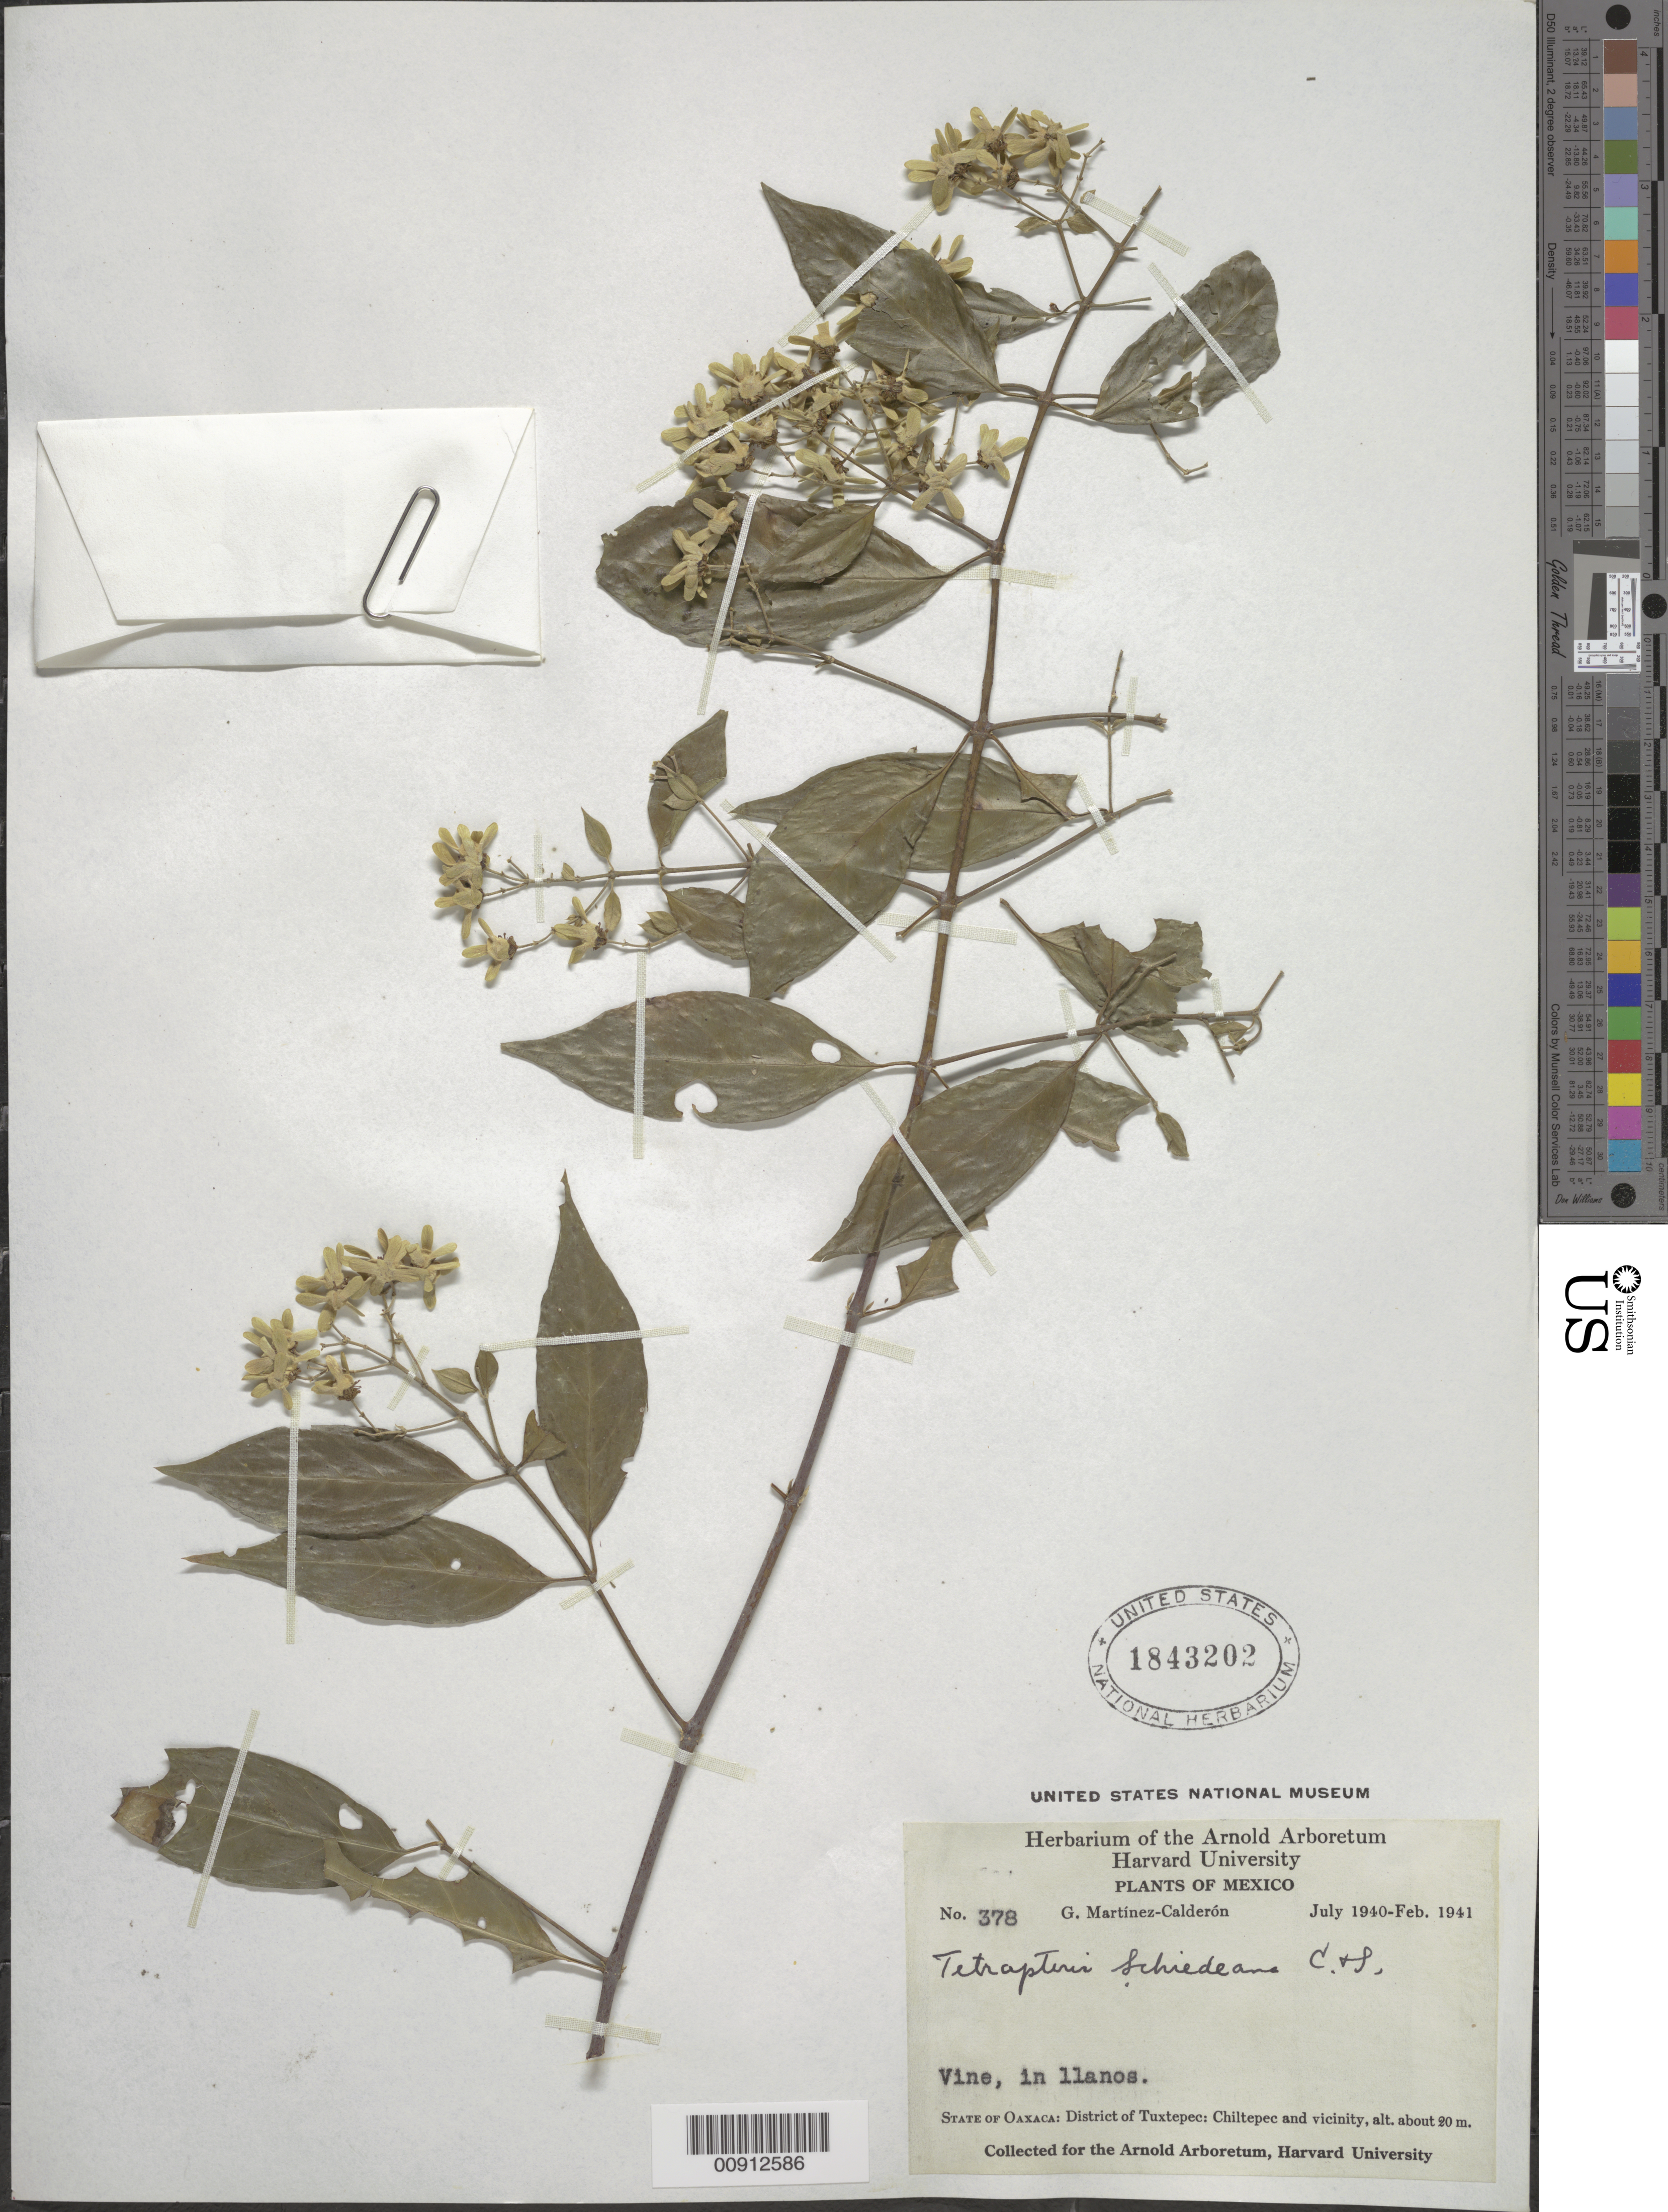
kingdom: Plantae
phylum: Tracheophyta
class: Magnoliopsida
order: Malpighiales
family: Malpighiaceae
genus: Tetrapterys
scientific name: Tetrapterys schiedeana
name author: Schltdl. & Cham.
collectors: G. Martinez-C.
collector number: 378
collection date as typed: Jul 1940 to -- Feb 1941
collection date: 1940-07/1941-02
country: Mexico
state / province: Oaxaca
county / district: Tuxtepec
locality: State of Oaxaca: District of Tuxtepec: Chiltepec and vicinity.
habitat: In llanos.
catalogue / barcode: US 1843202